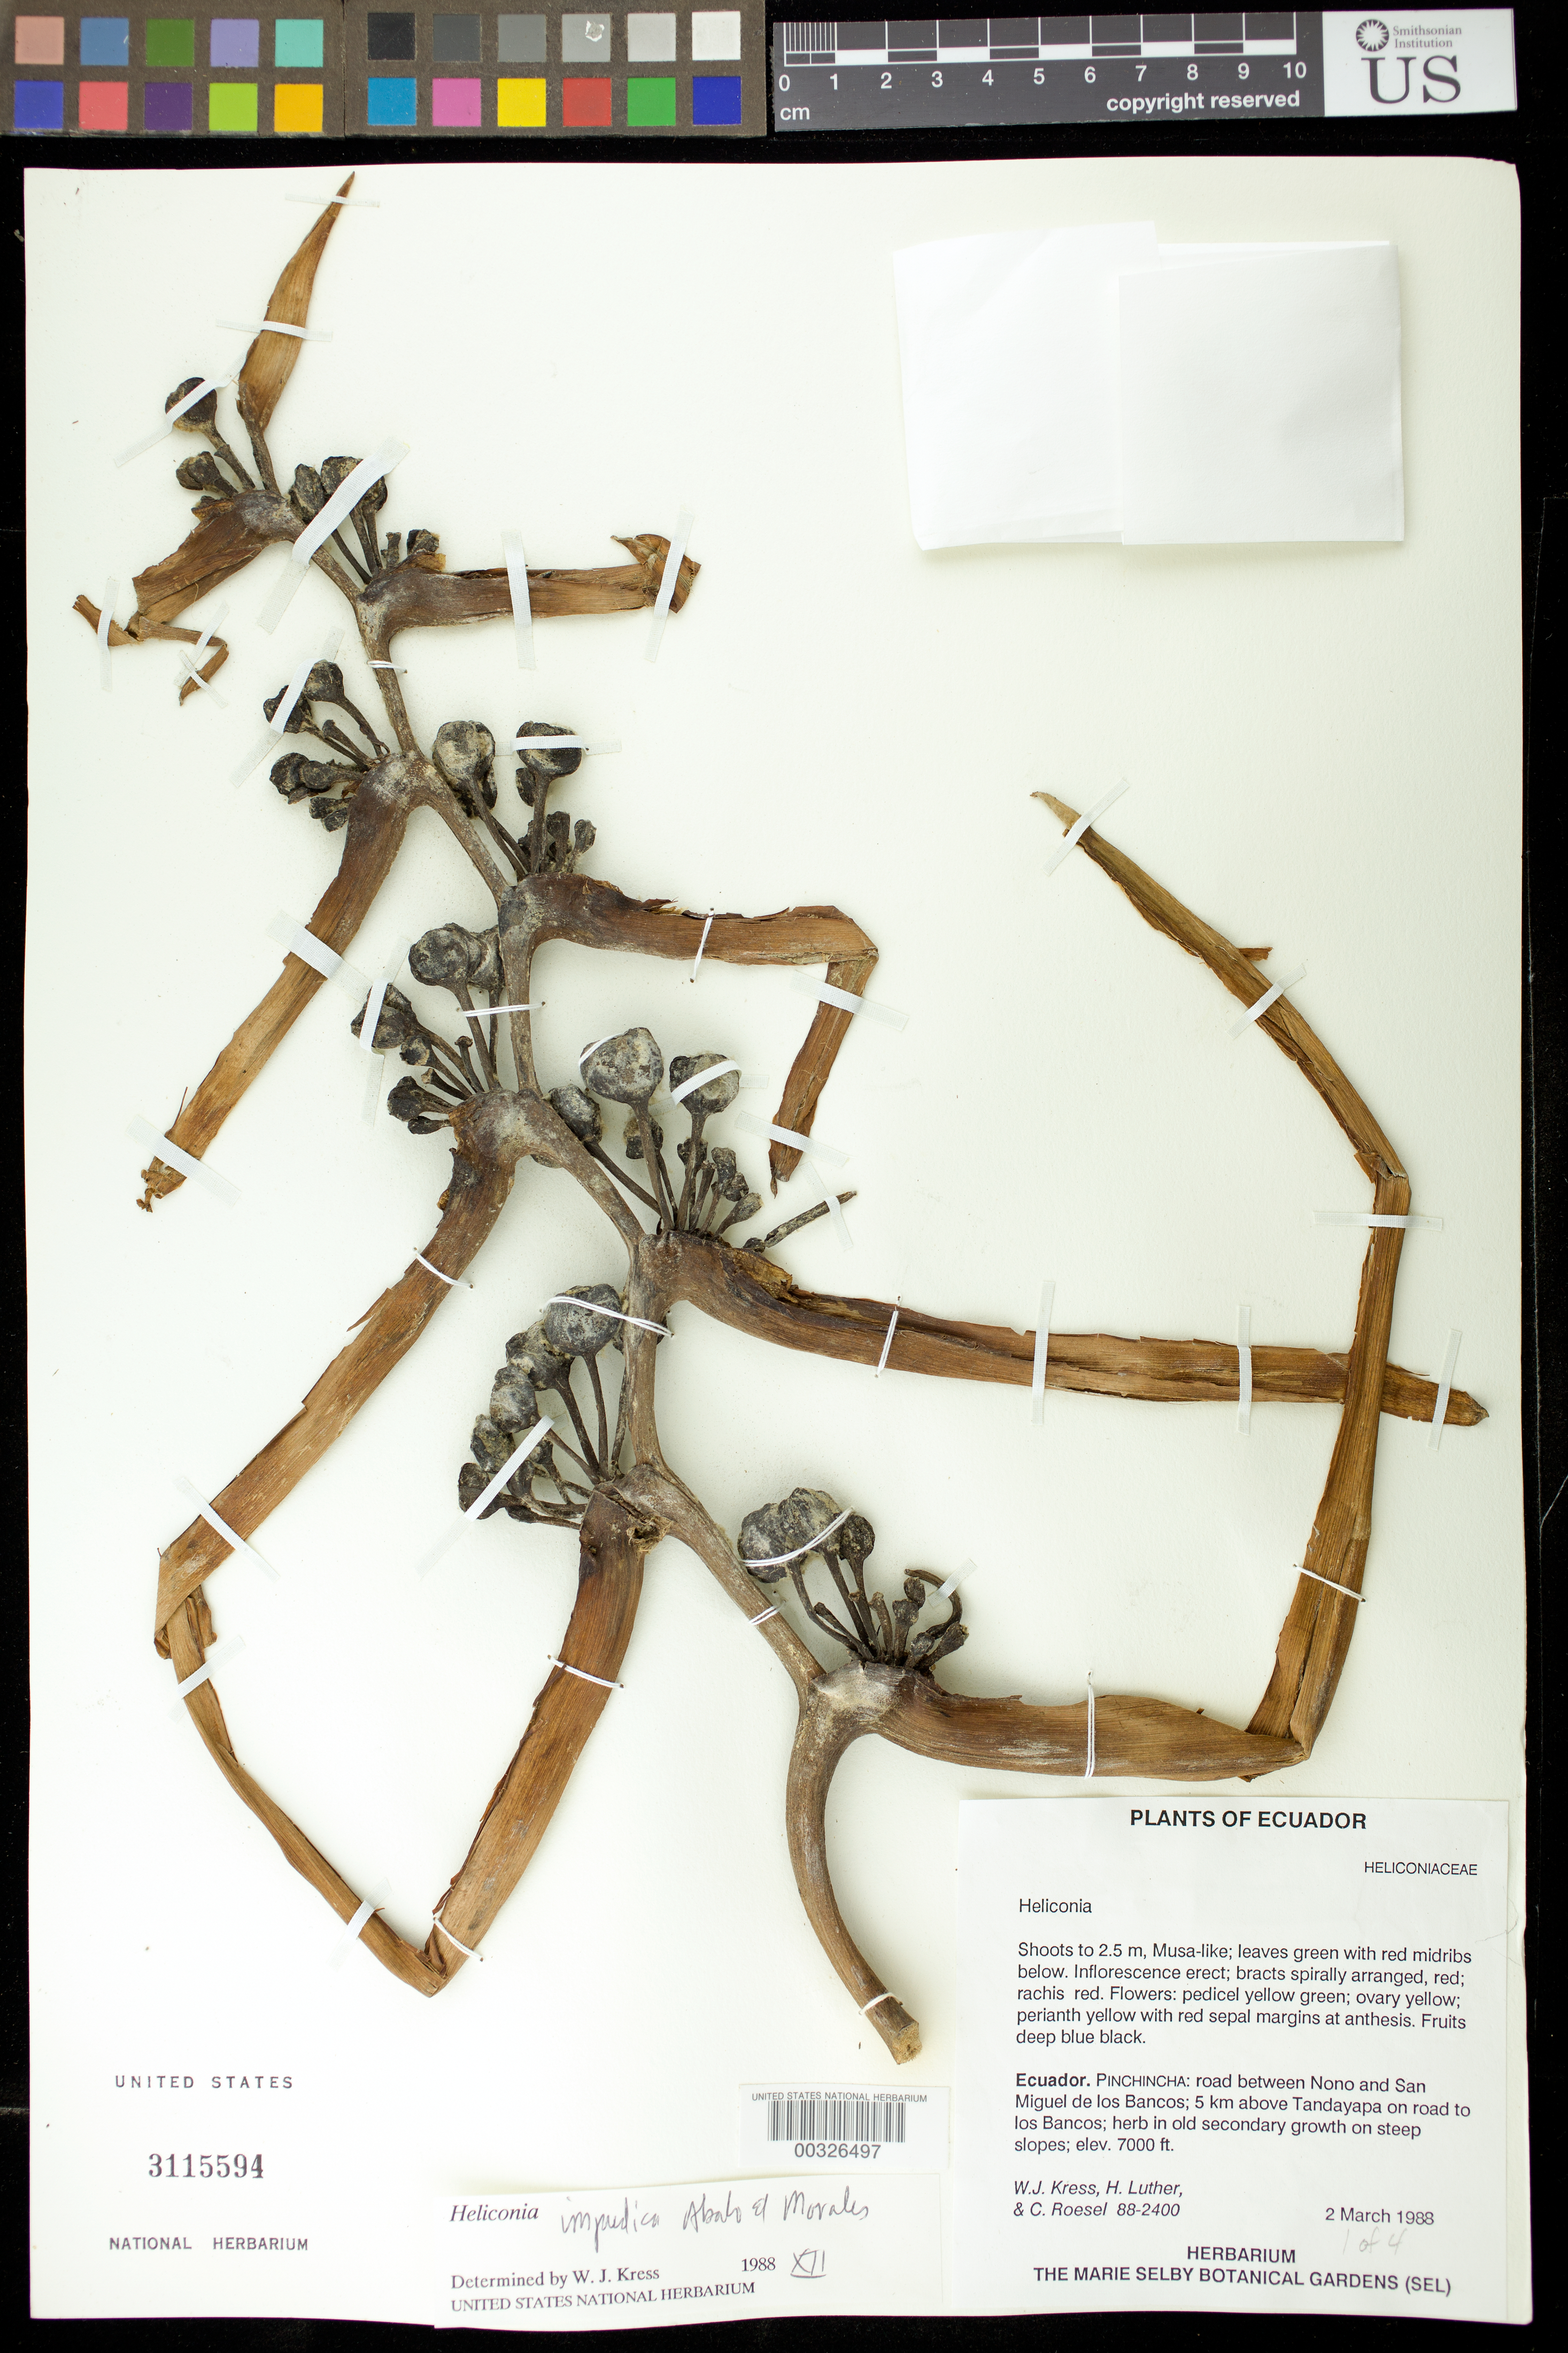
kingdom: Plantae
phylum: Tracheophyta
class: Liliopsida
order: Zingiberales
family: Heliconiaceae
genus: Heliconia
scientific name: Heliconia impudica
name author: Abalo & Morales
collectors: W. J. Kress, Harry E. Luther & C. S. Roesel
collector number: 88-2400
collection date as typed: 02 Mar 1988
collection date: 1988-03-02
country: Ecuador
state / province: Pichincha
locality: Road between nono and Sal Miguel de los Bancos, 5 km above tandayapa on road to los Bancos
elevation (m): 2134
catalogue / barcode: US 3115594